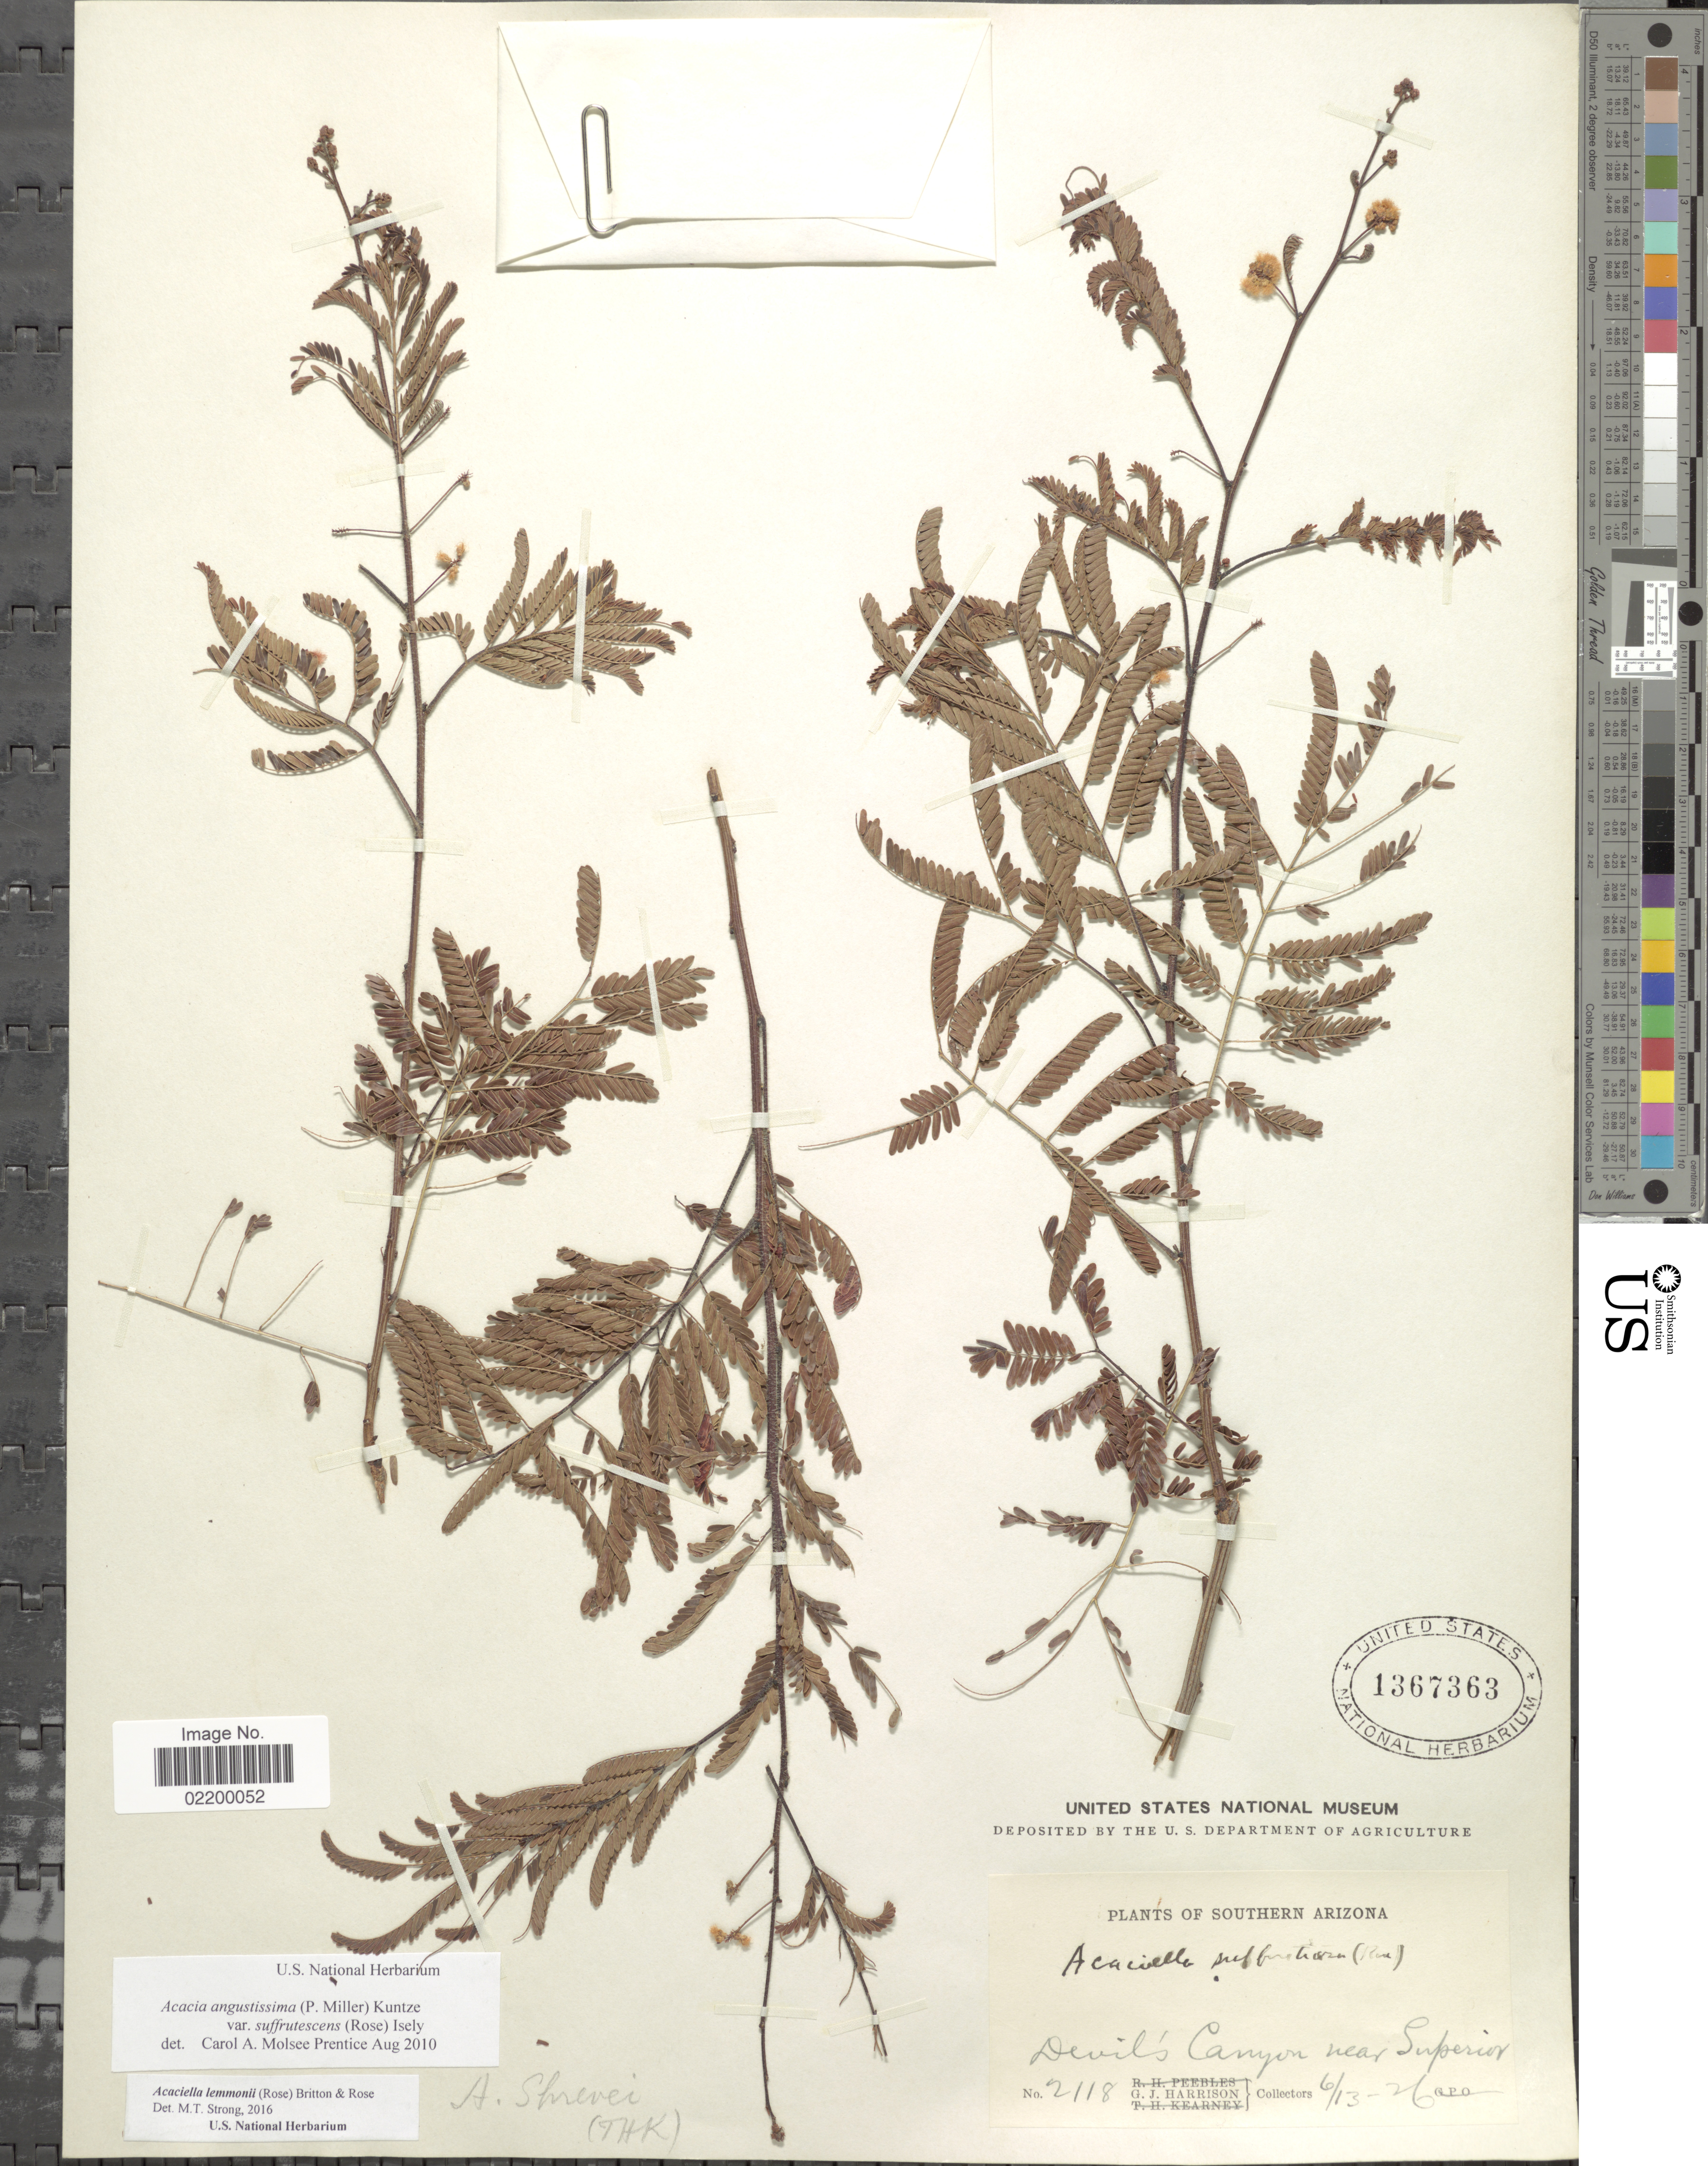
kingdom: Plantae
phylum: Tracheophyta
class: Magnoliopsida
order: Fabales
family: Fabaceae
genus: Acaciella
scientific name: Acaciella lemmonii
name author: (Rose) Britton & Rose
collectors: G. J. Harrison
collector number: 2118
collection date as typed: Transcribed d/m/y: 13/6/26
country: United States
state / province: Arizona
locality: Southern Arizona. Devil's Canyon near Superior.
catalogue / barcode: US 1367363